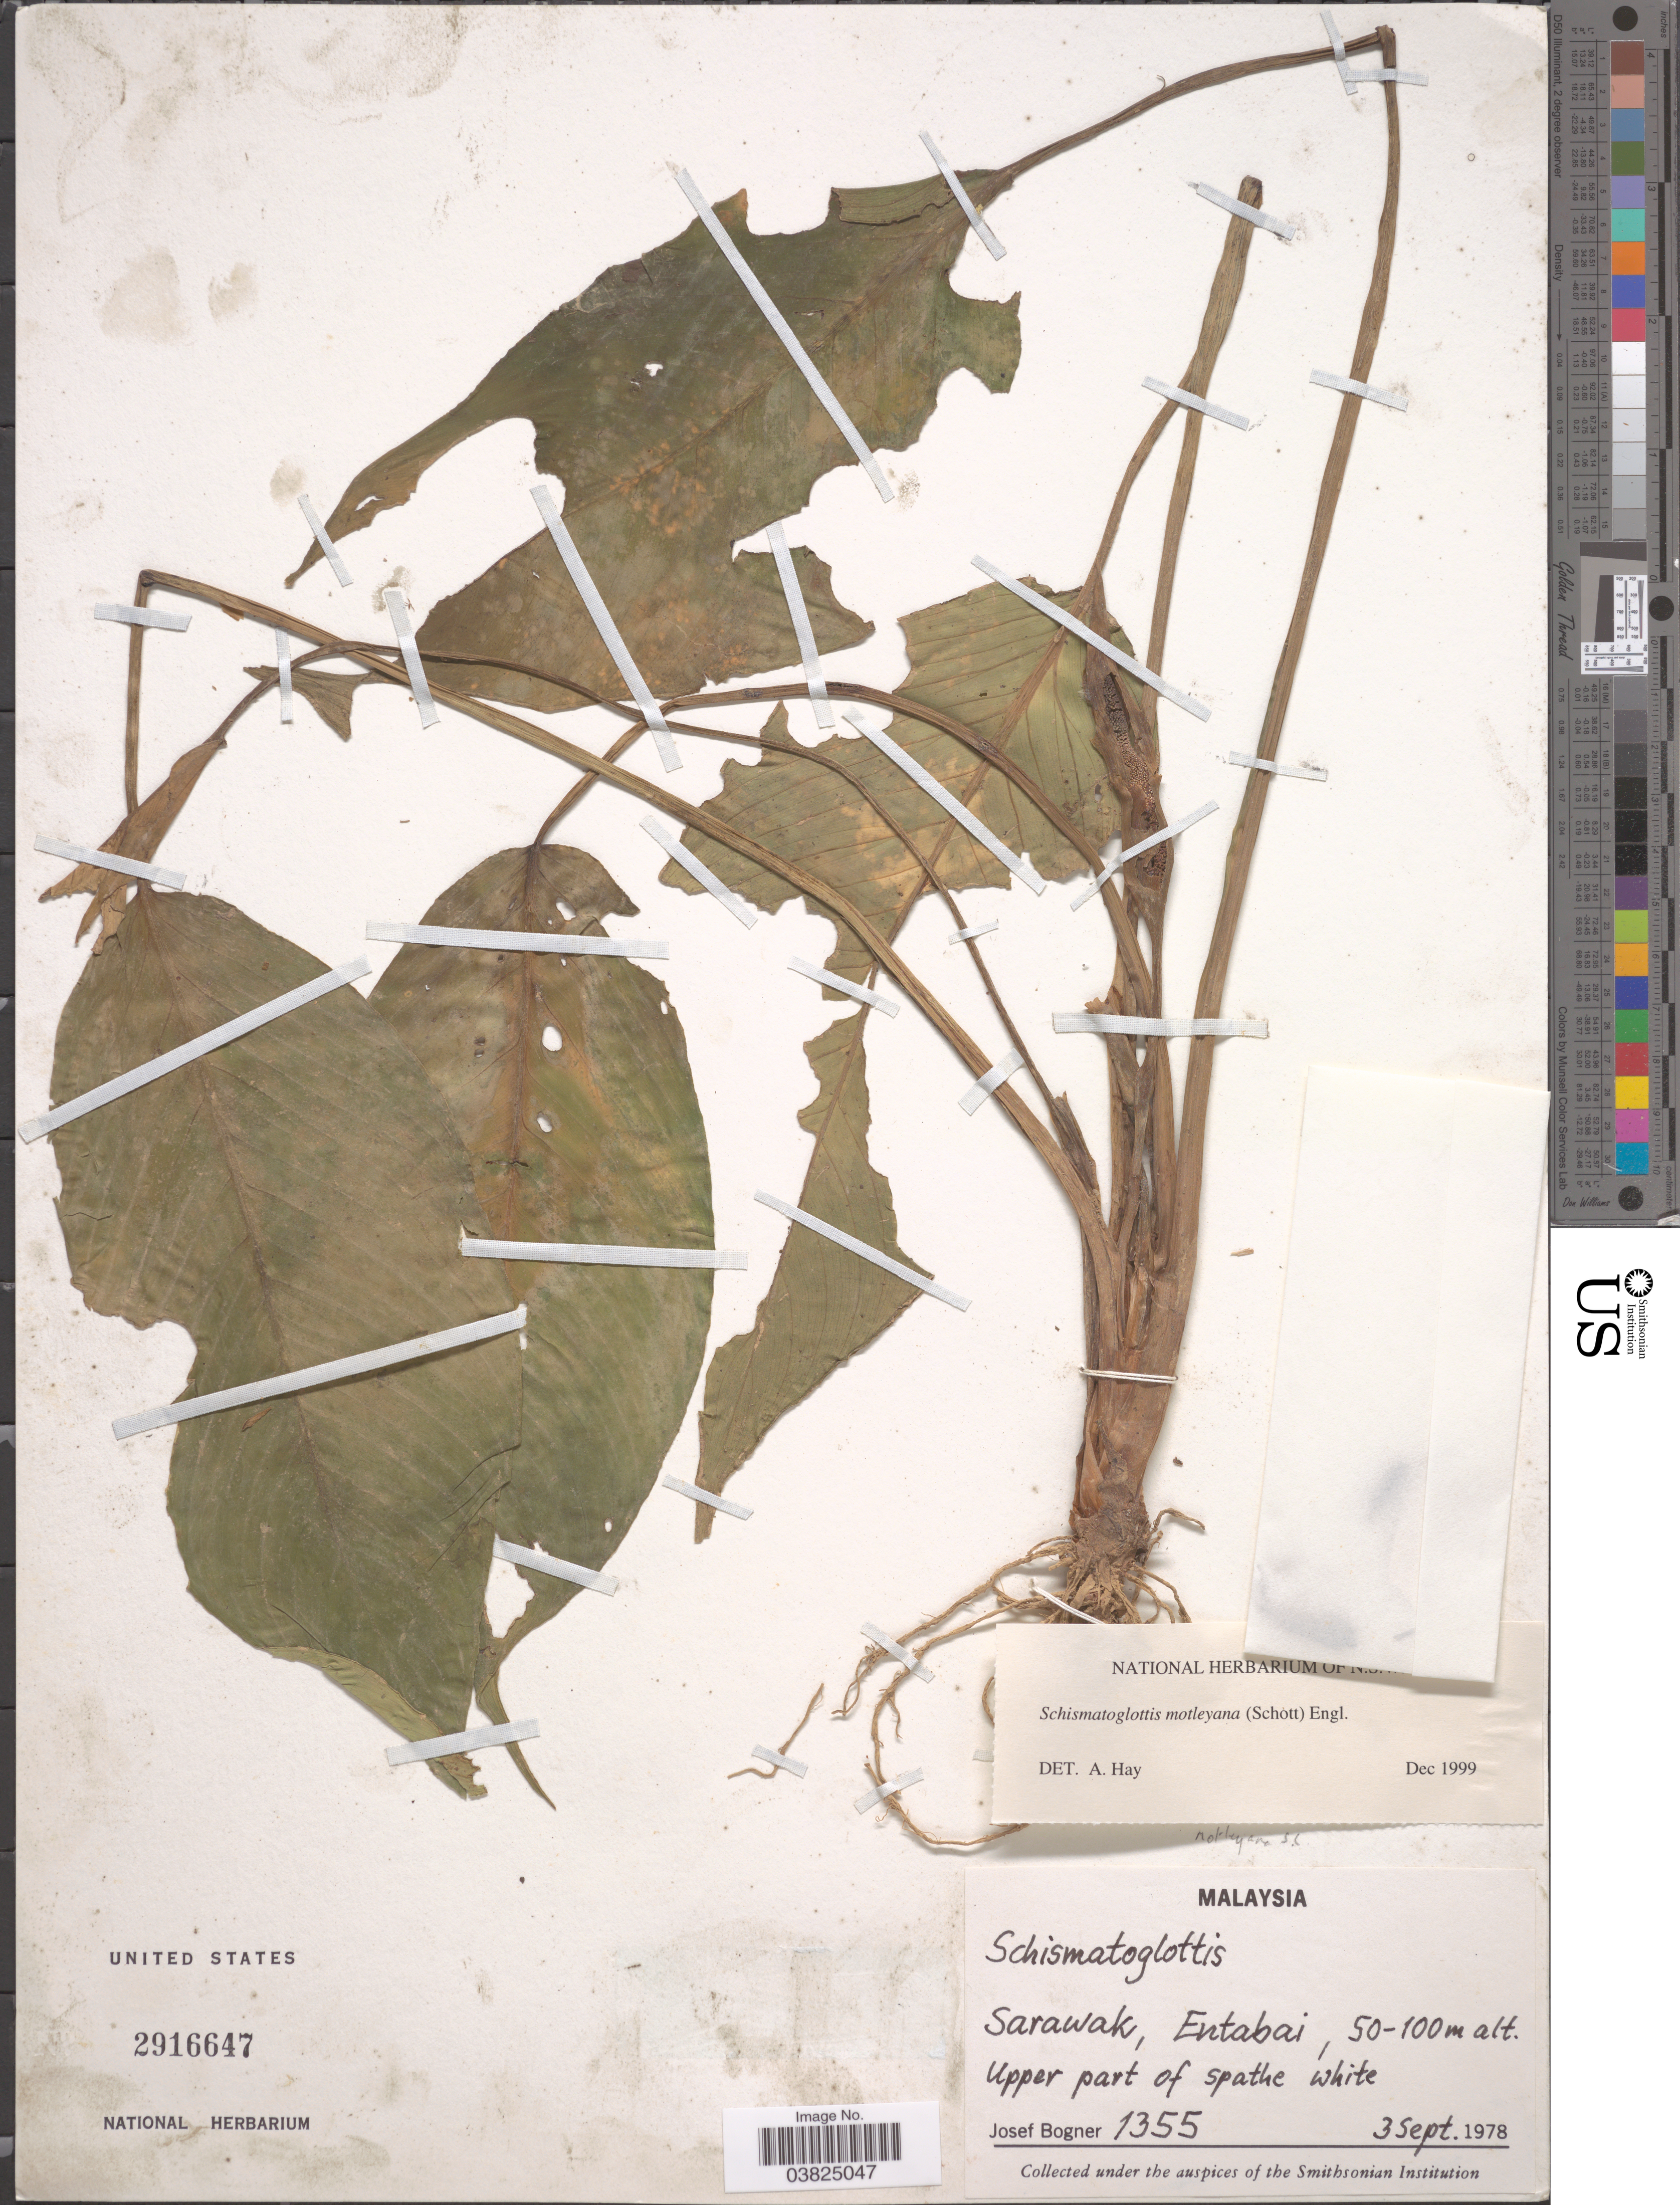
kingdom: Plantae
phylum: Tracheophyta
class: Liliopsida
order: Alismatales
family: Araceae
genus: Schismatoglottis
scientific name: Schismatoglottis motleyana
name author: (Schott) Engl.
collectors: J. Bogner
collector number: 1355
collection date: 1978-09-03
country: Malaysia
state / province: Sarawak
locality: Entabai.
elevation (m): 50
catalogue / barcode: US 2916647